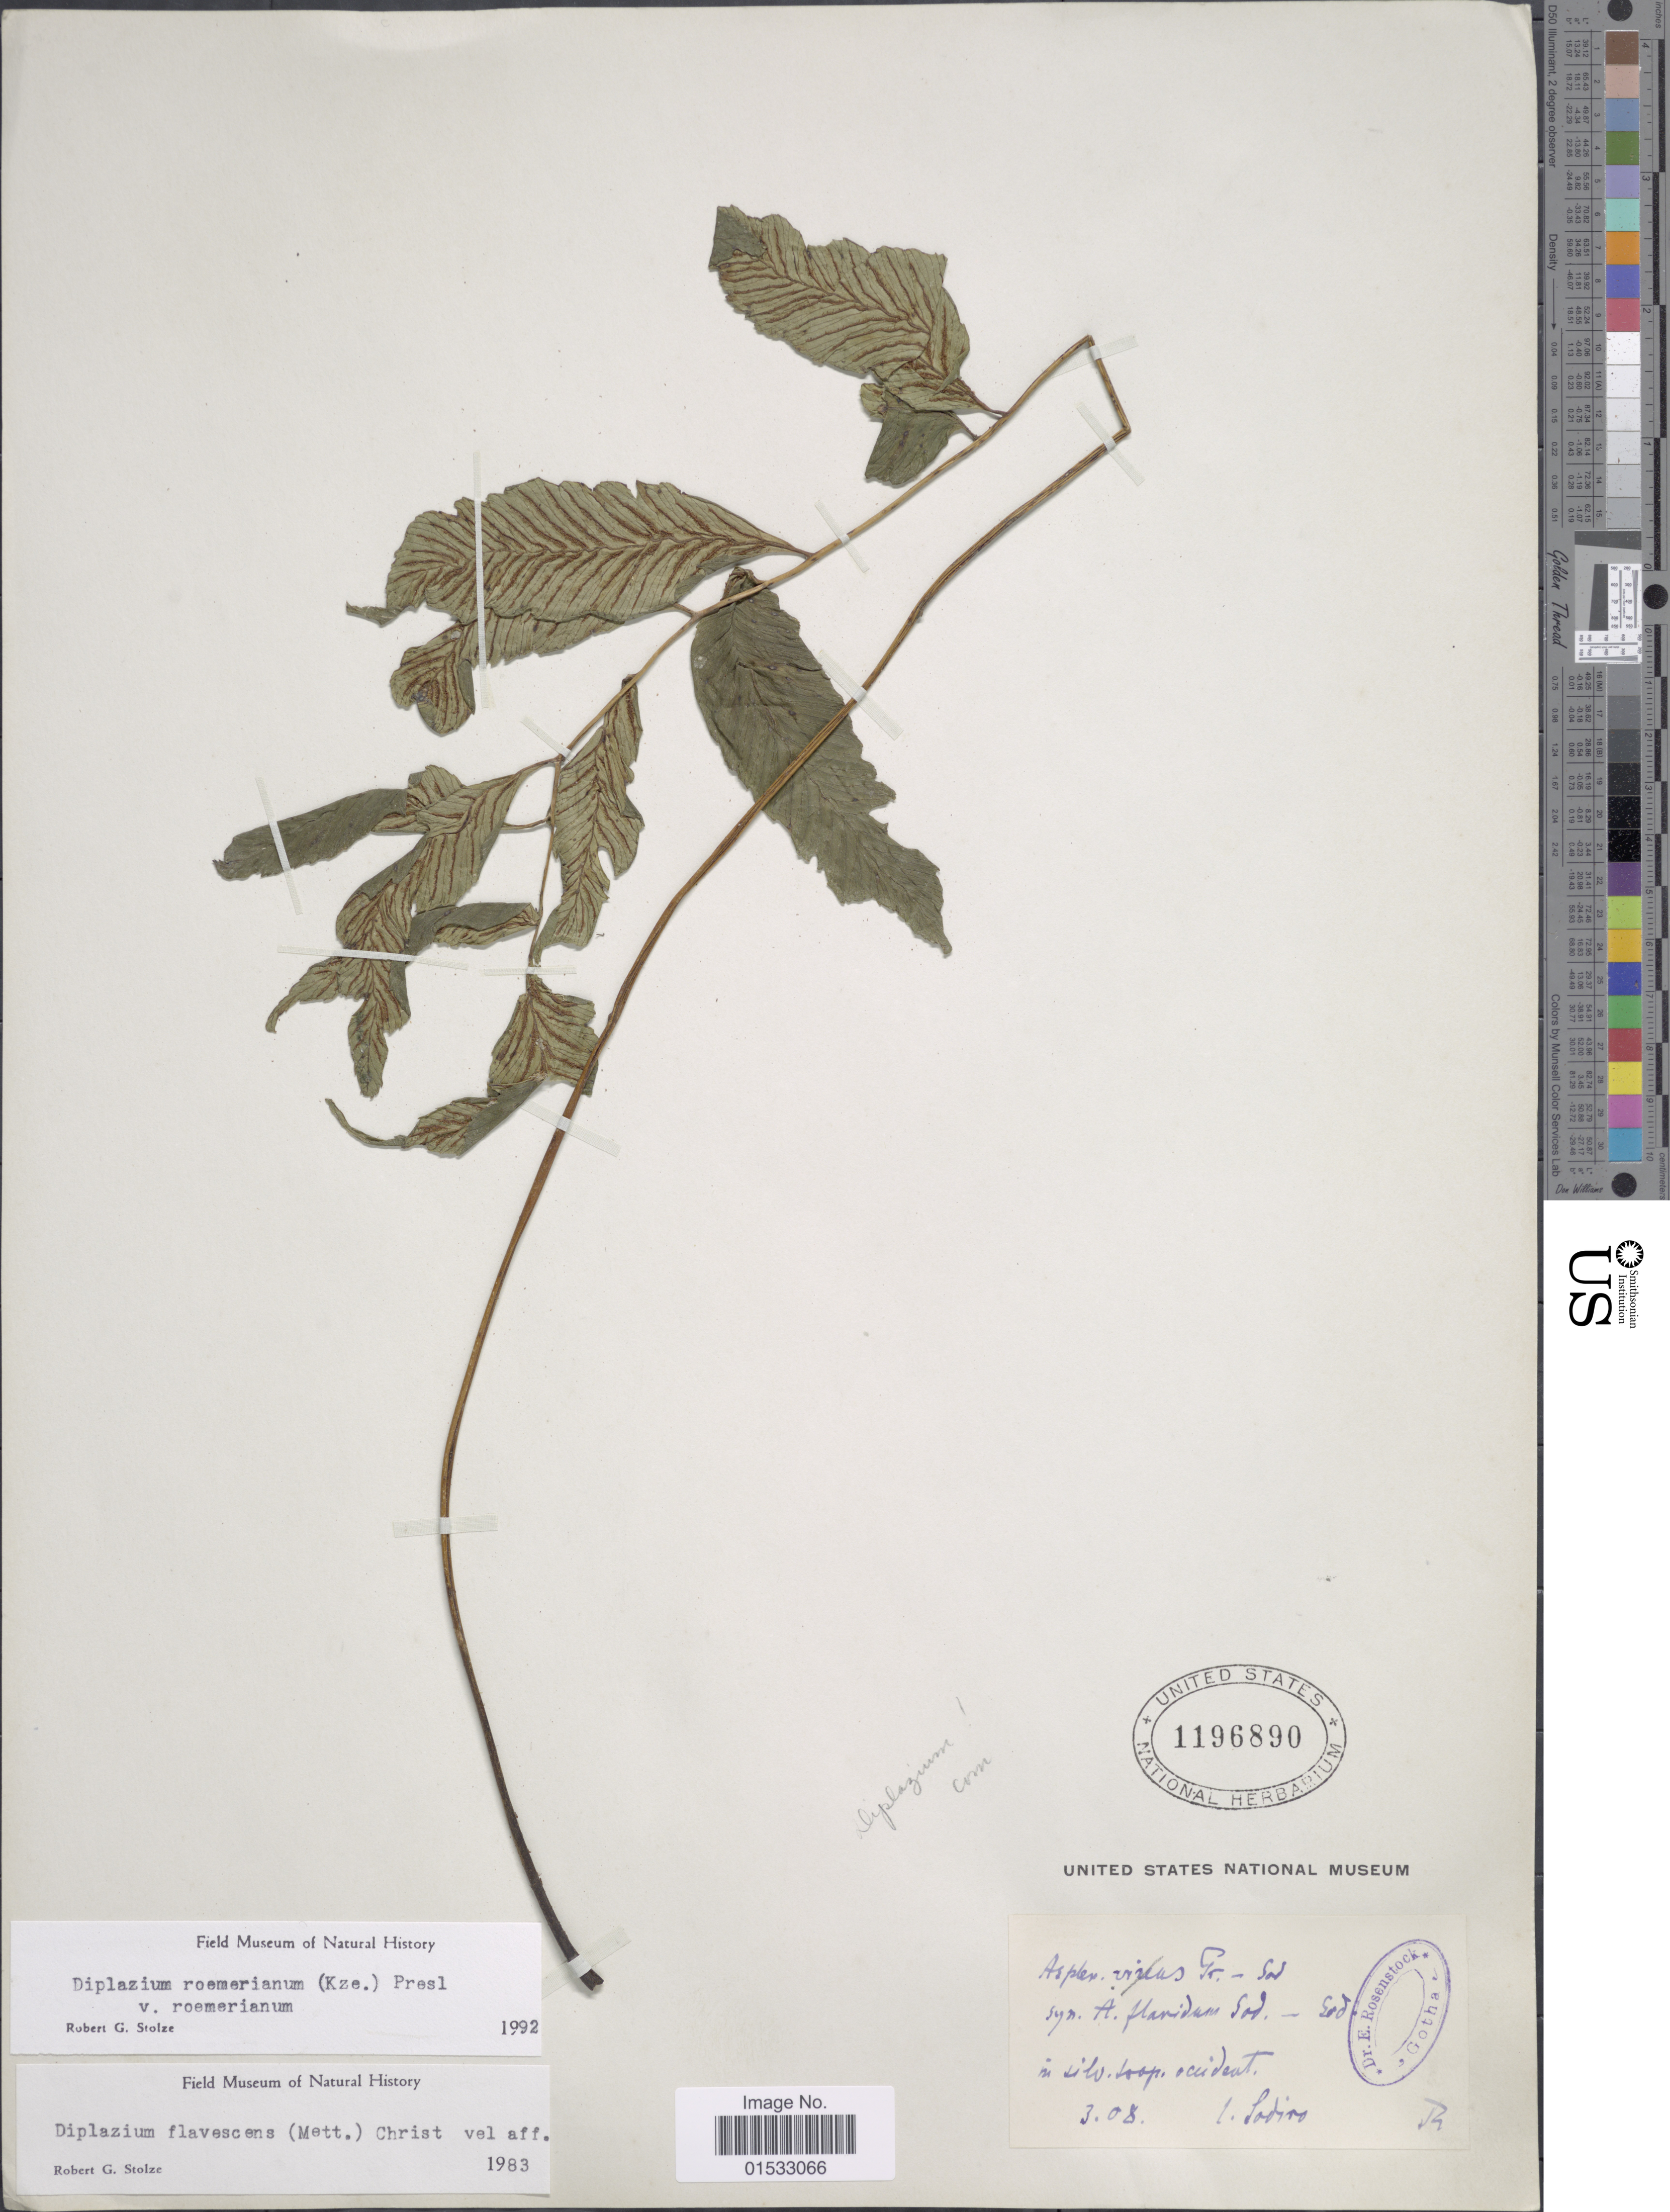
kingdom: Plantae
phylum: Tracheophyta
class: Polypodiopsida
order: Polypodiales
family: Athyriaceae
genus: Diplazium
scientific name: Diplazium roemerianum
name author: (Kunze) C. Presl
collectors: Sodiro, --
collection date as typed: Transcribed d/m/y: /3/8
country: Ecuador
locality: In silv. Trop ocudent.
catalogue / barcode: US 1196890